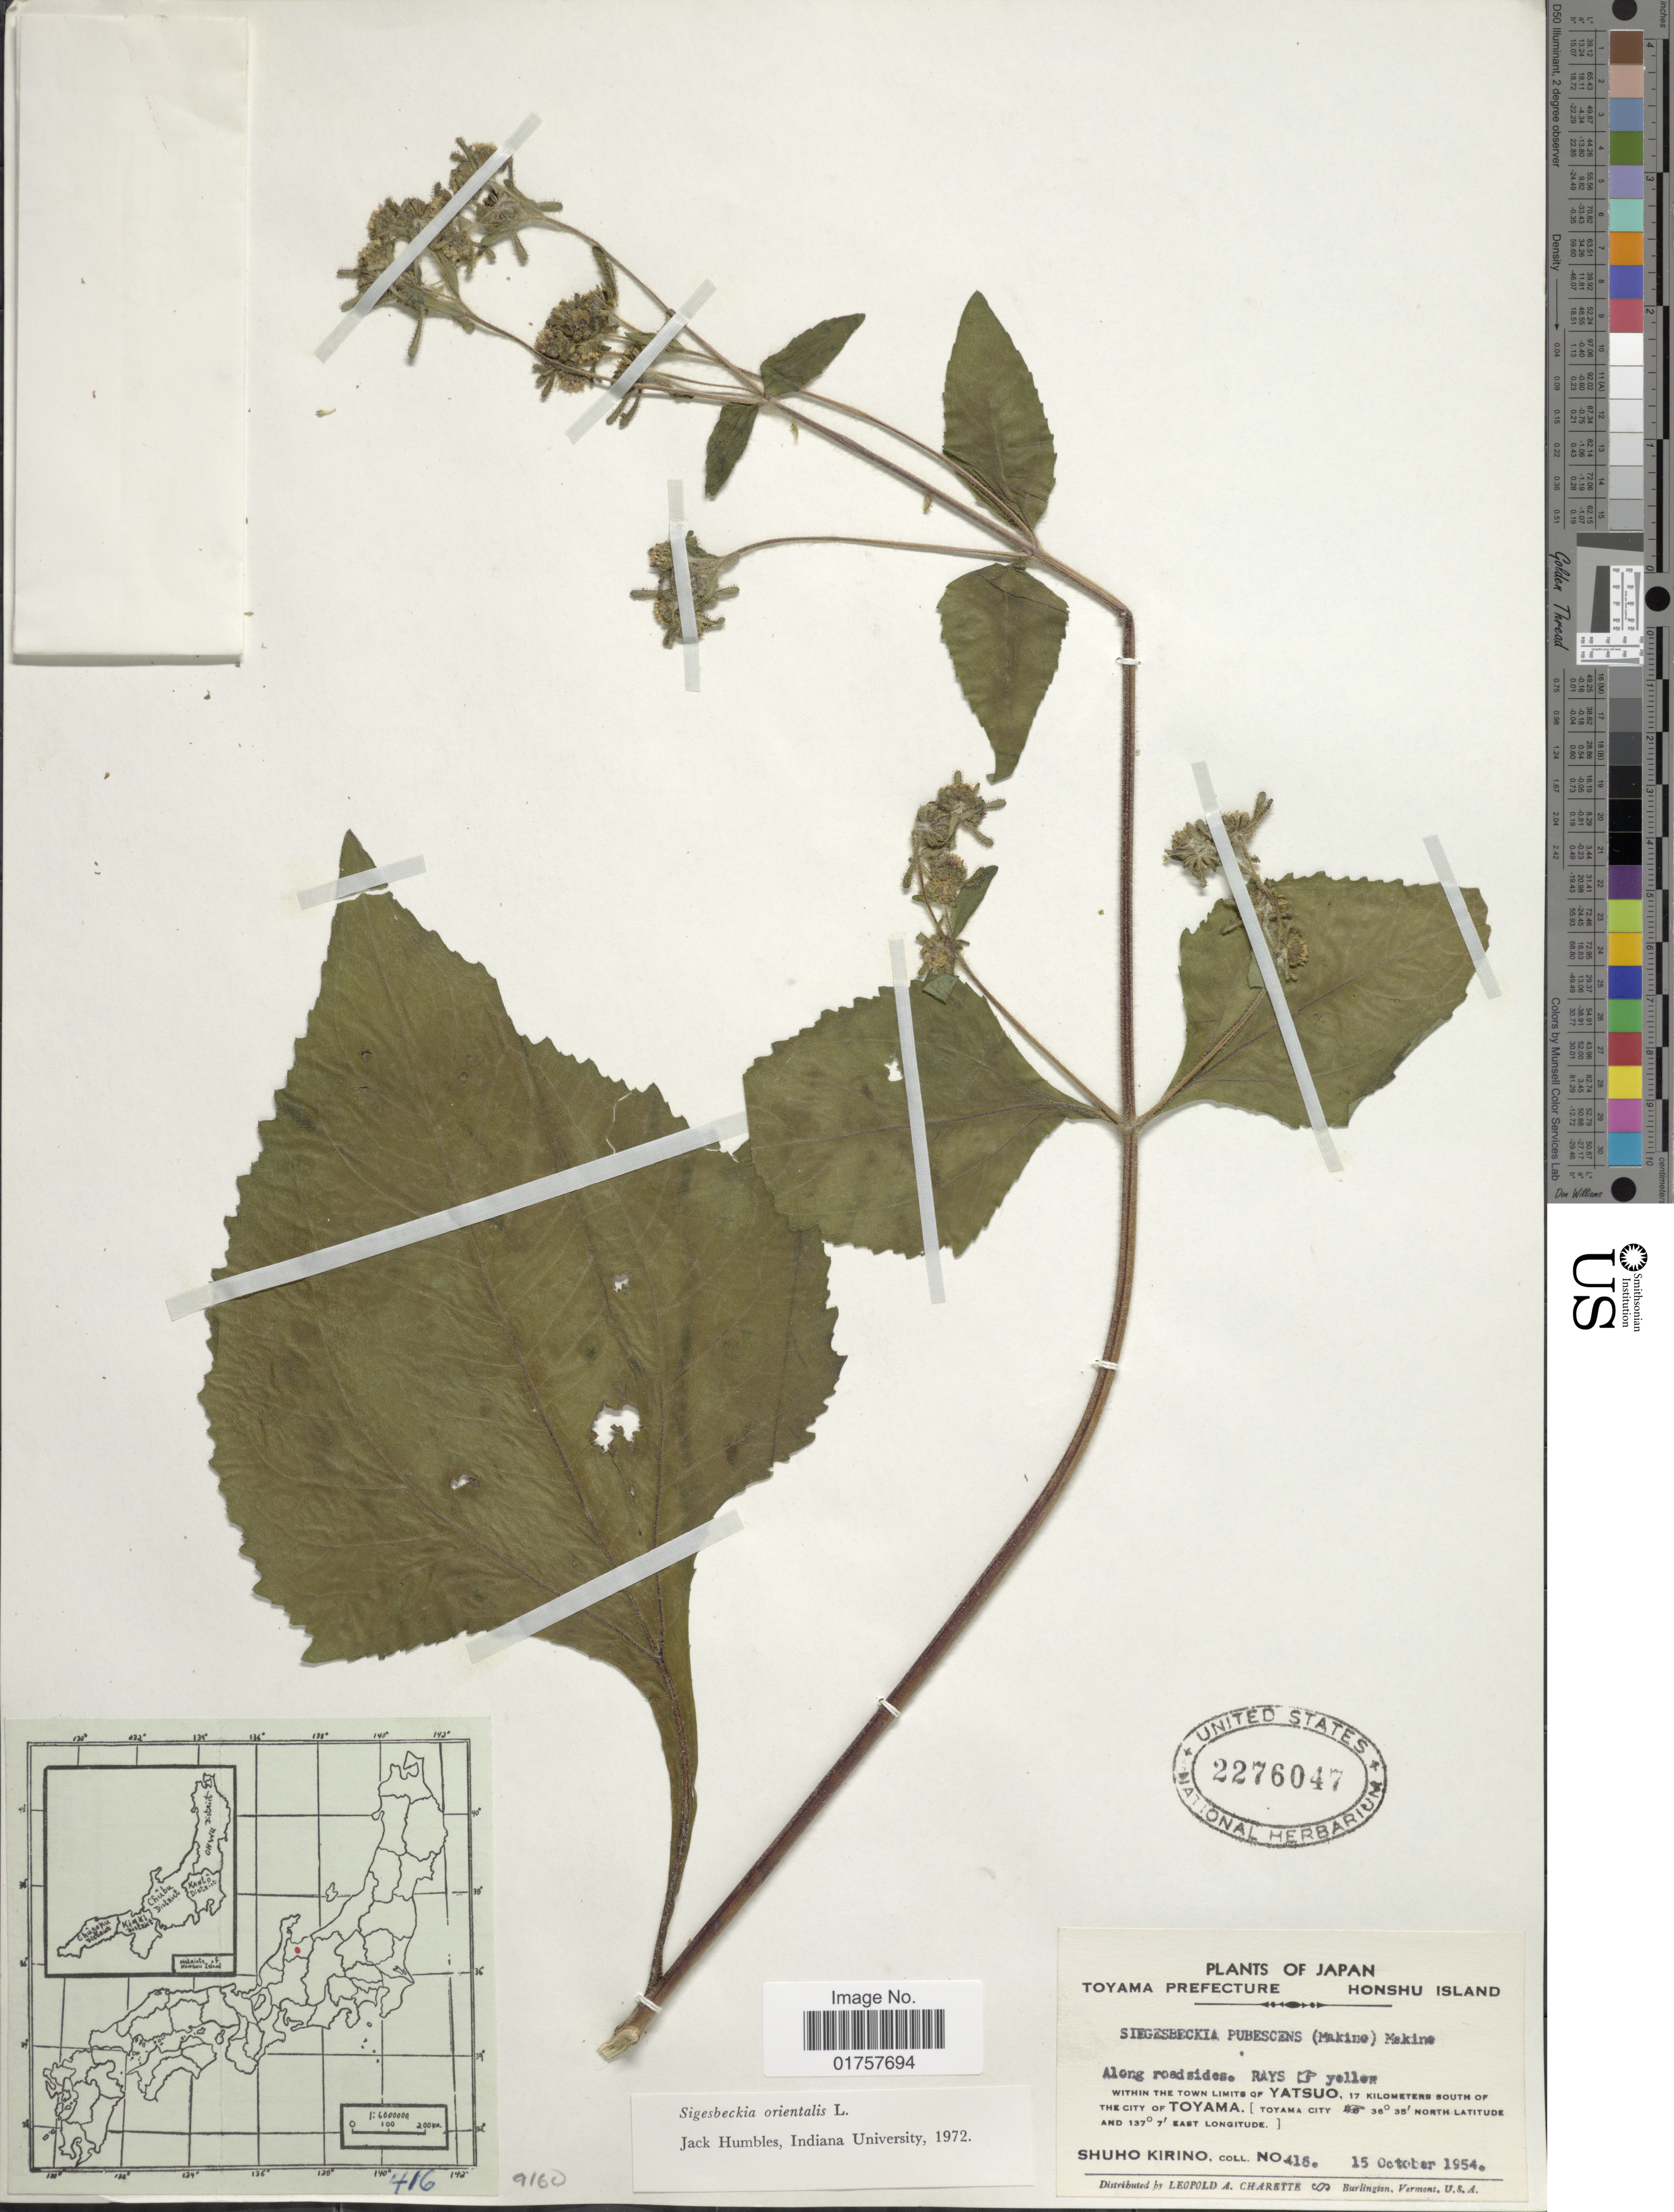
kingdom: Plantae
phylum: Tracheophyta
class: Magnoliopsida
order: Asterales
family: Asteraceae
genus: Sigesbeckia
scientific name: Sigesbeckia orientalis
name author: L.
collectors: S. Kirino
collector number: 416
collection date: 1954-10-15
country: Japan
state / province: Toyama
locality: Honshu Island. Within the town limits of Yatsuo, 17 kilometers south of the city of Toyama. [Toyama City]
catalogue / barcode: US 2276047